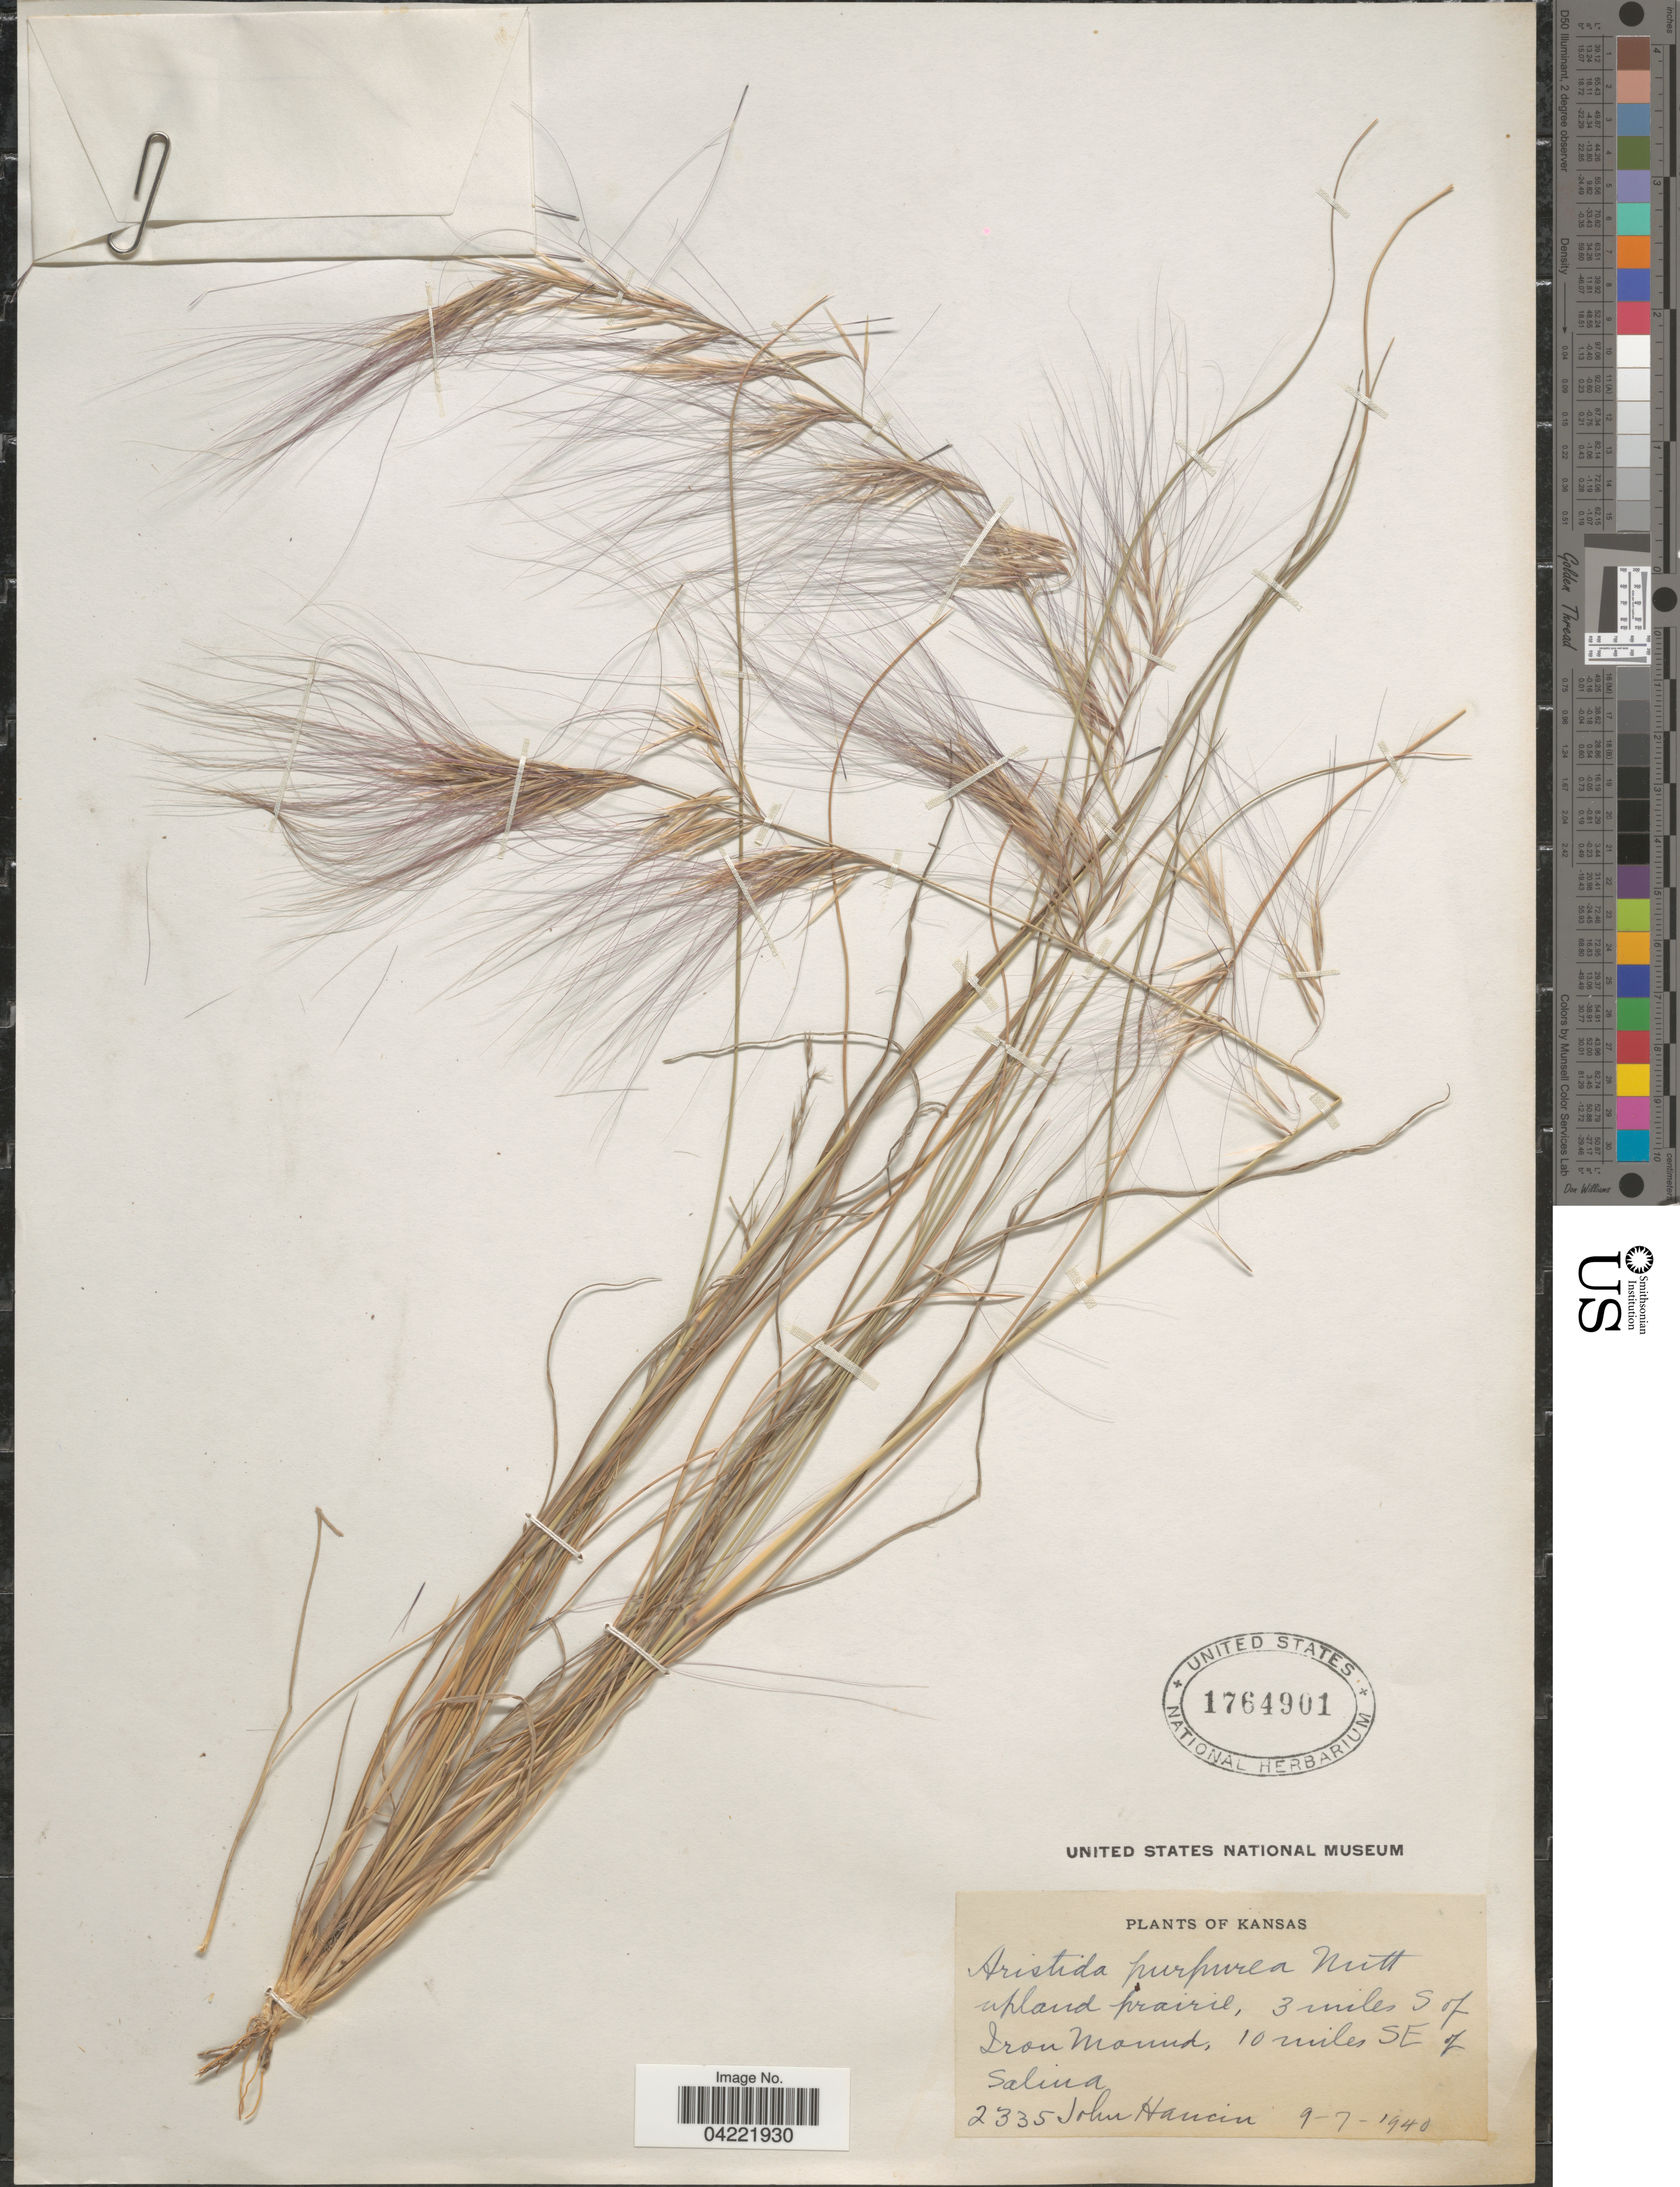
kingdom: Plantae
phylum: Tracheophyta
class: Liliopsida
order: Poales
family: Poaceae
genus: Aristida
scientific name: Aristida purpurea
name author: Nutt.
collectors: J. Hancin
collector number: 2335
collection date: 1940-09-07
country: United States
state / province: Kansas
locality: Upland prairie, 3 miles S of Iron Mound, 10 miles SE of Salina.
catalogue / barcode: US 1764901